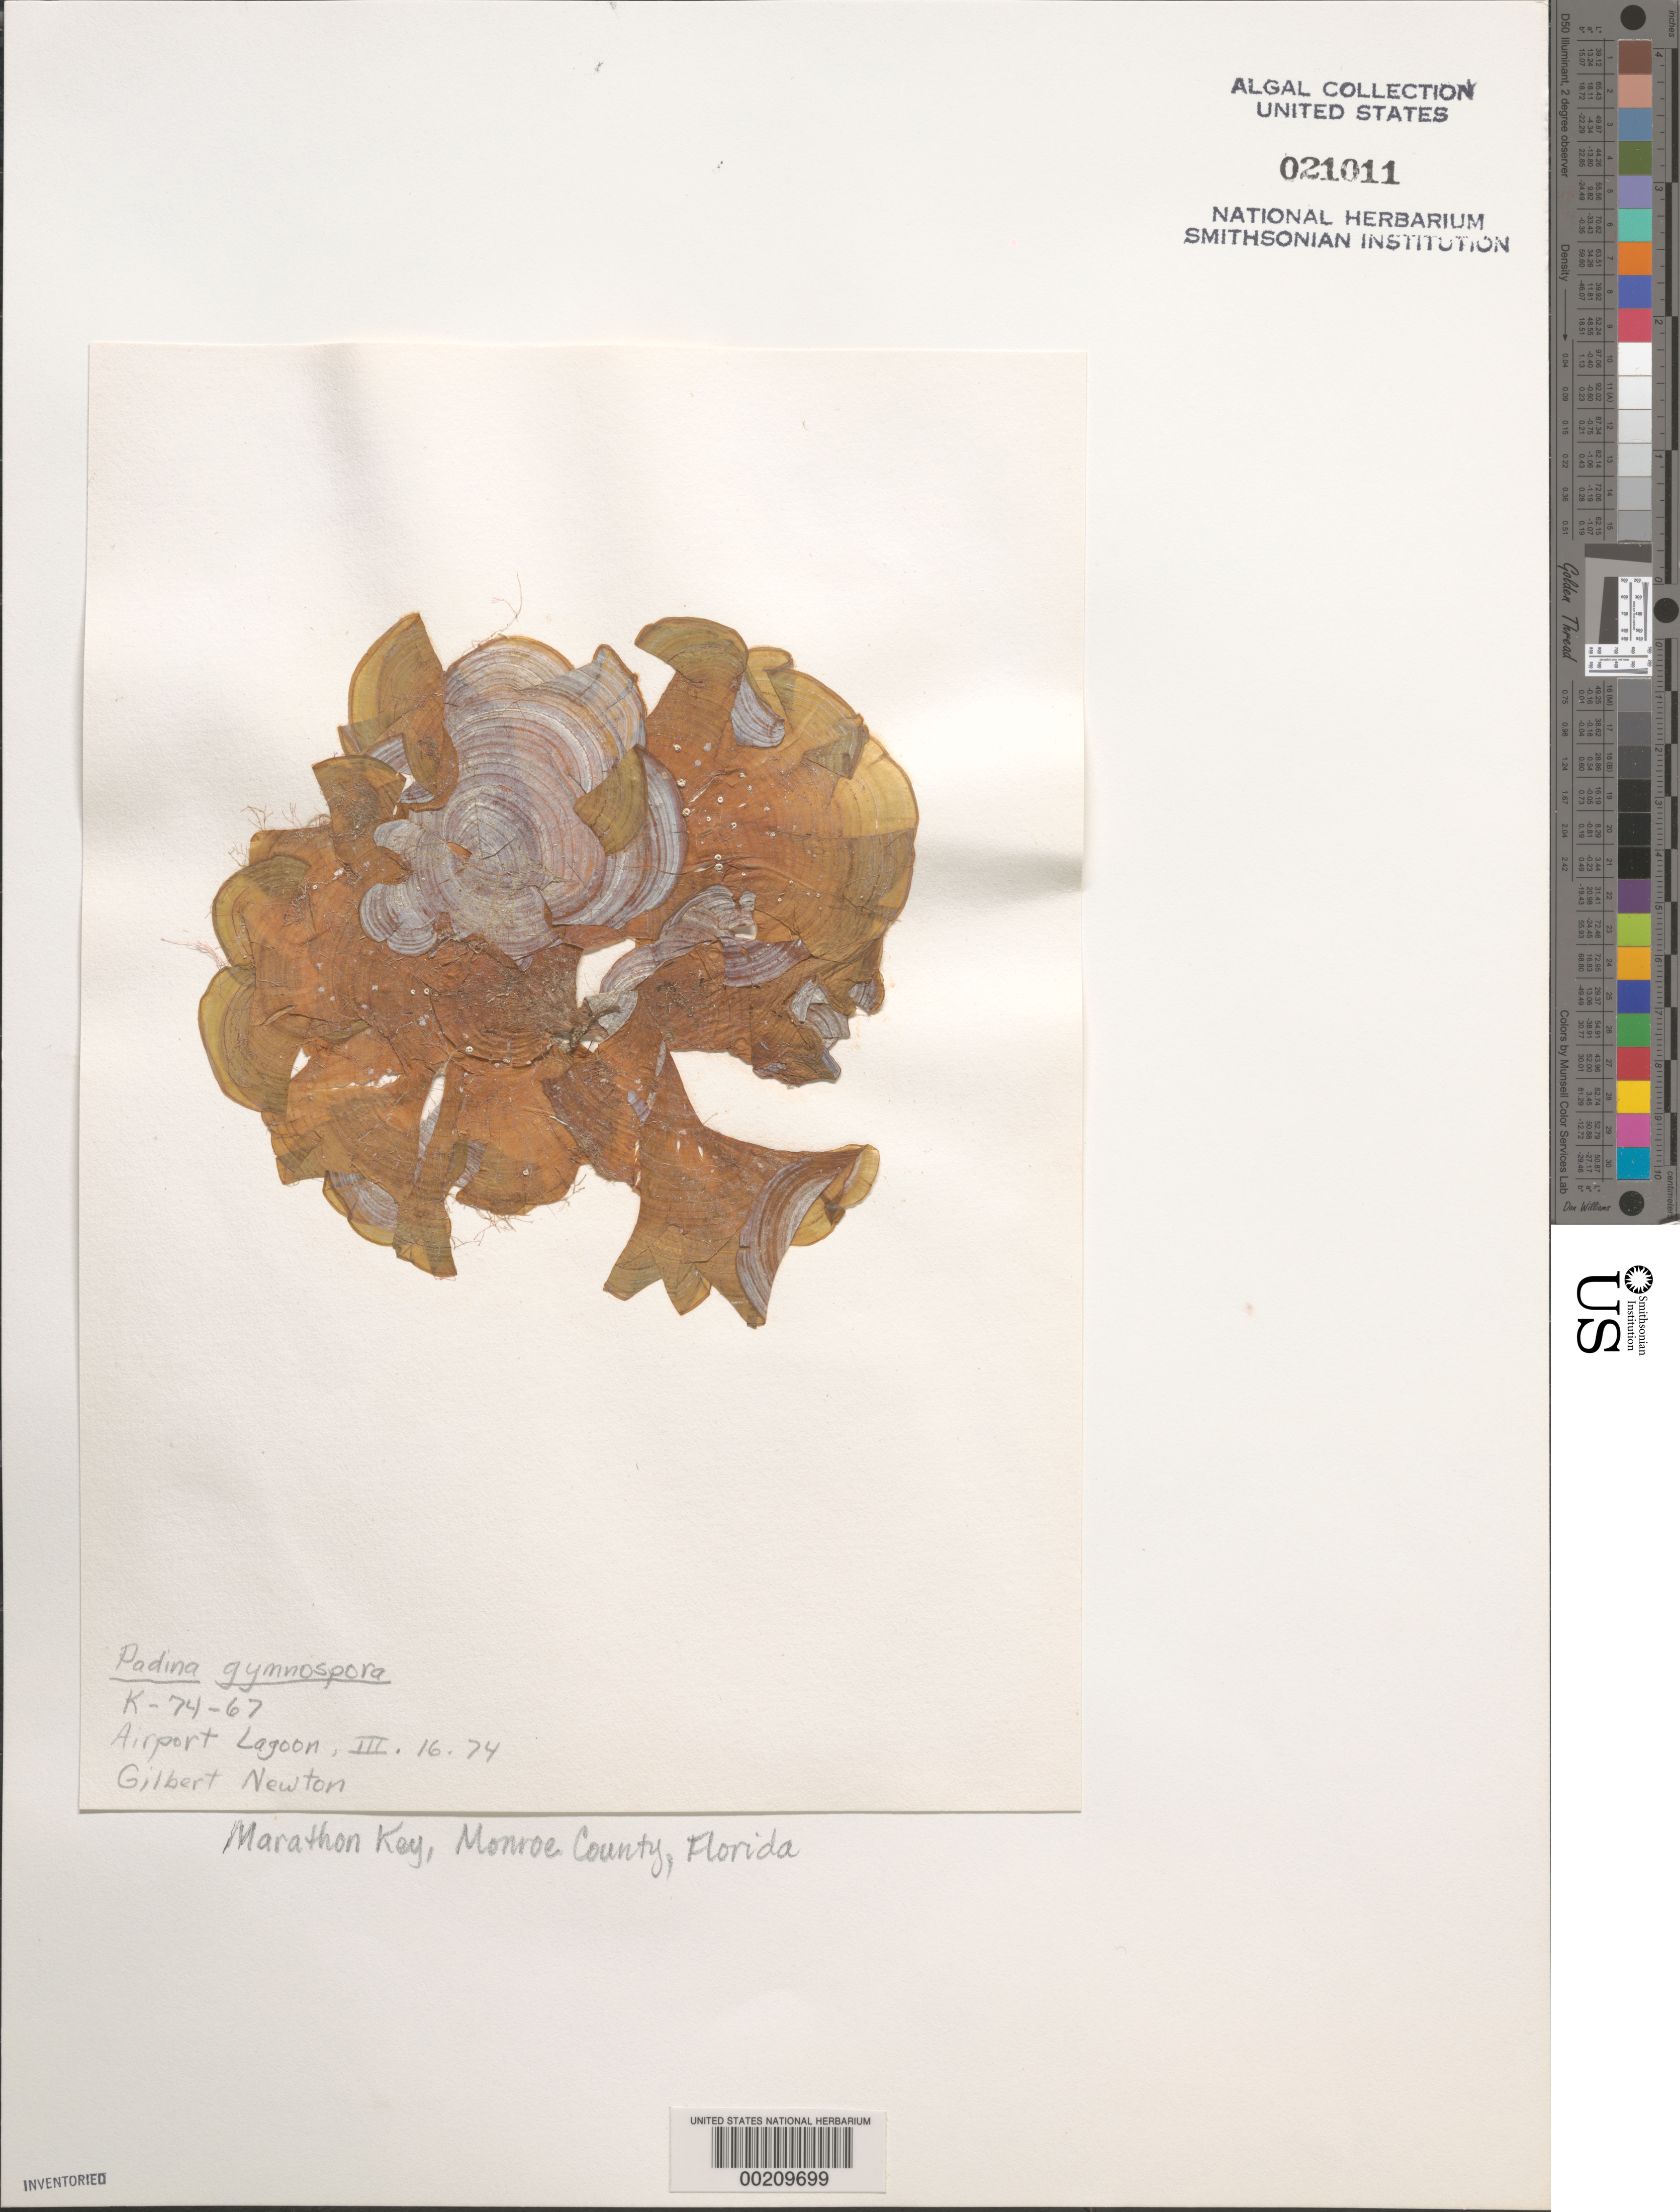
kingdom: Chromista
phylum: Ochrophyta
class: Phaeophyceae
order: Dictyotales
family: Dictyotaceae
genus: Padina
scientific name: Padina gymnospora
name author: (Kütz.) O.G. Sond.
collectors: G. Newton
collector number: K-74-67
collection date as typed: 16 Mar 1974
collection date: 1974-03-16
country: United States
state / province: Florida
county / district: Monroe County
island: Key Vaca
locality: Marathon, airport lagoon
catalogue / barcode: US 21011